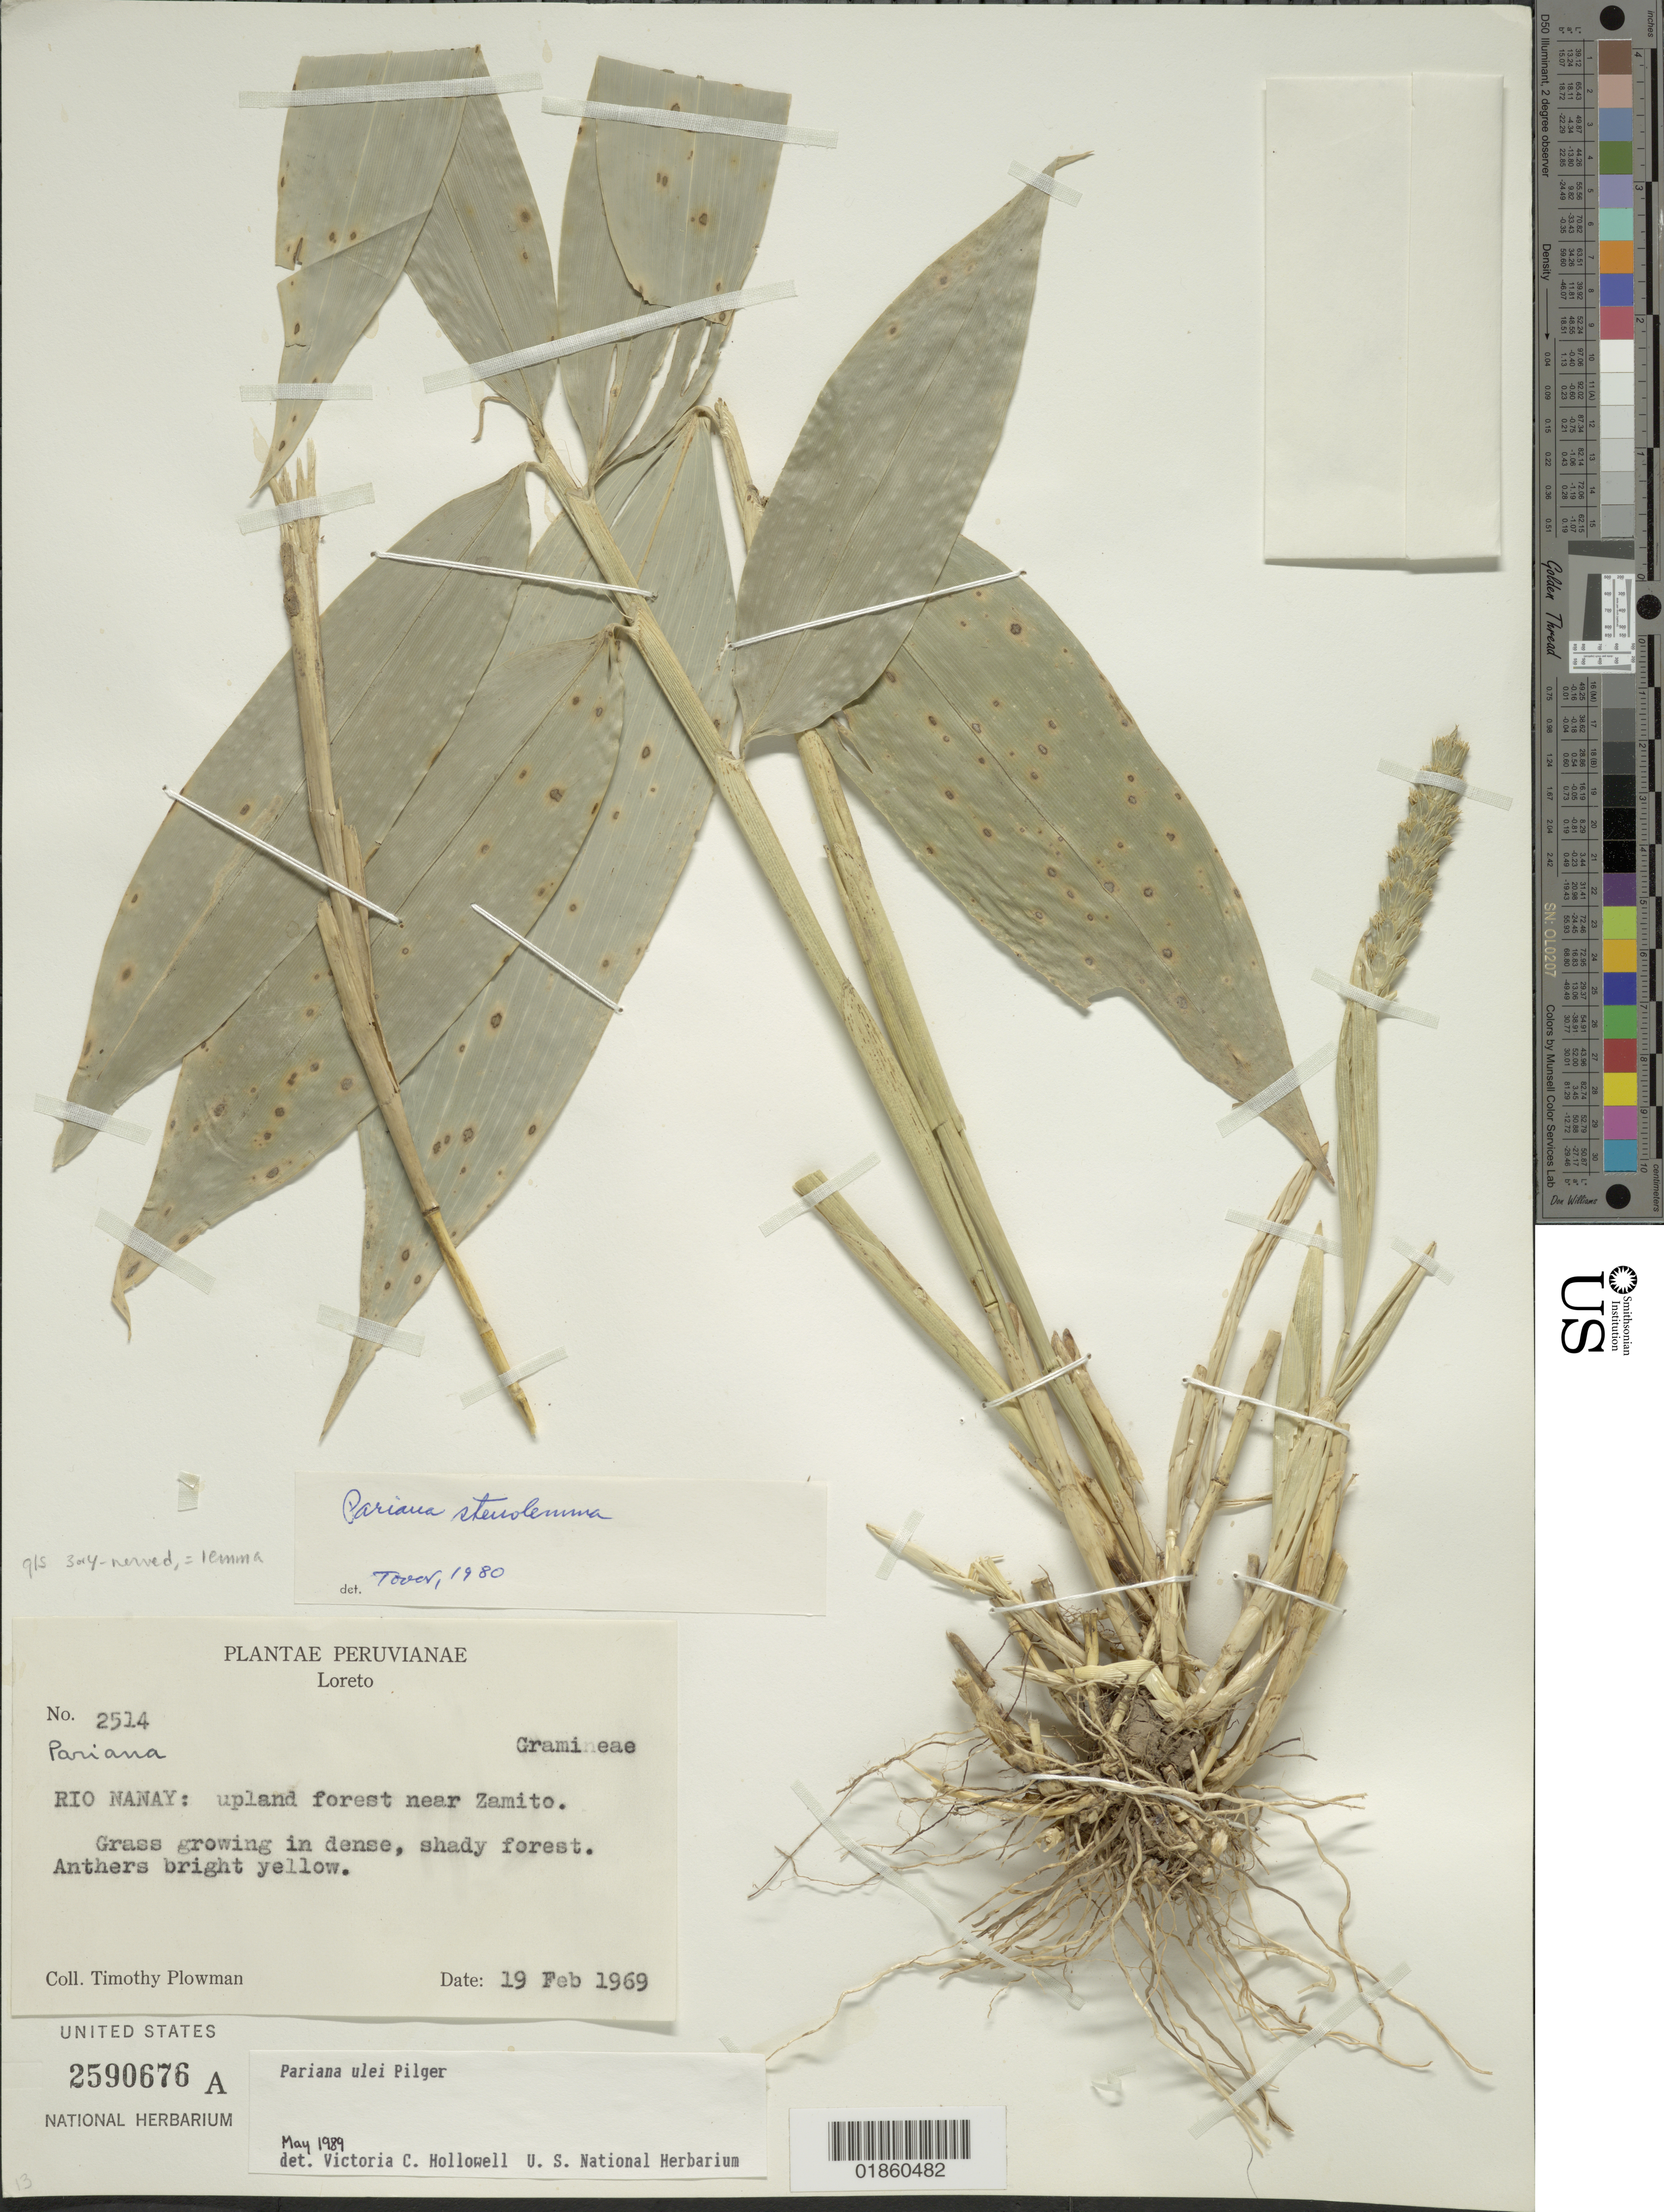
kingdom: Plantae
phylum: Tracheophyta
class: Liliopsida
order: Poales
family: Poaceae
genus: Pariana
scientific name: Pariana ulei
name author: Pilg.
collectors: T. Plowman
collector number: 2514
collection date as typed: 19 Feb 1969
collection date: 1969-02-19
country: Peru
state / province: Loreto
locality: Rio Nanay, near Zamito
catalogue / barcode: US 2590676